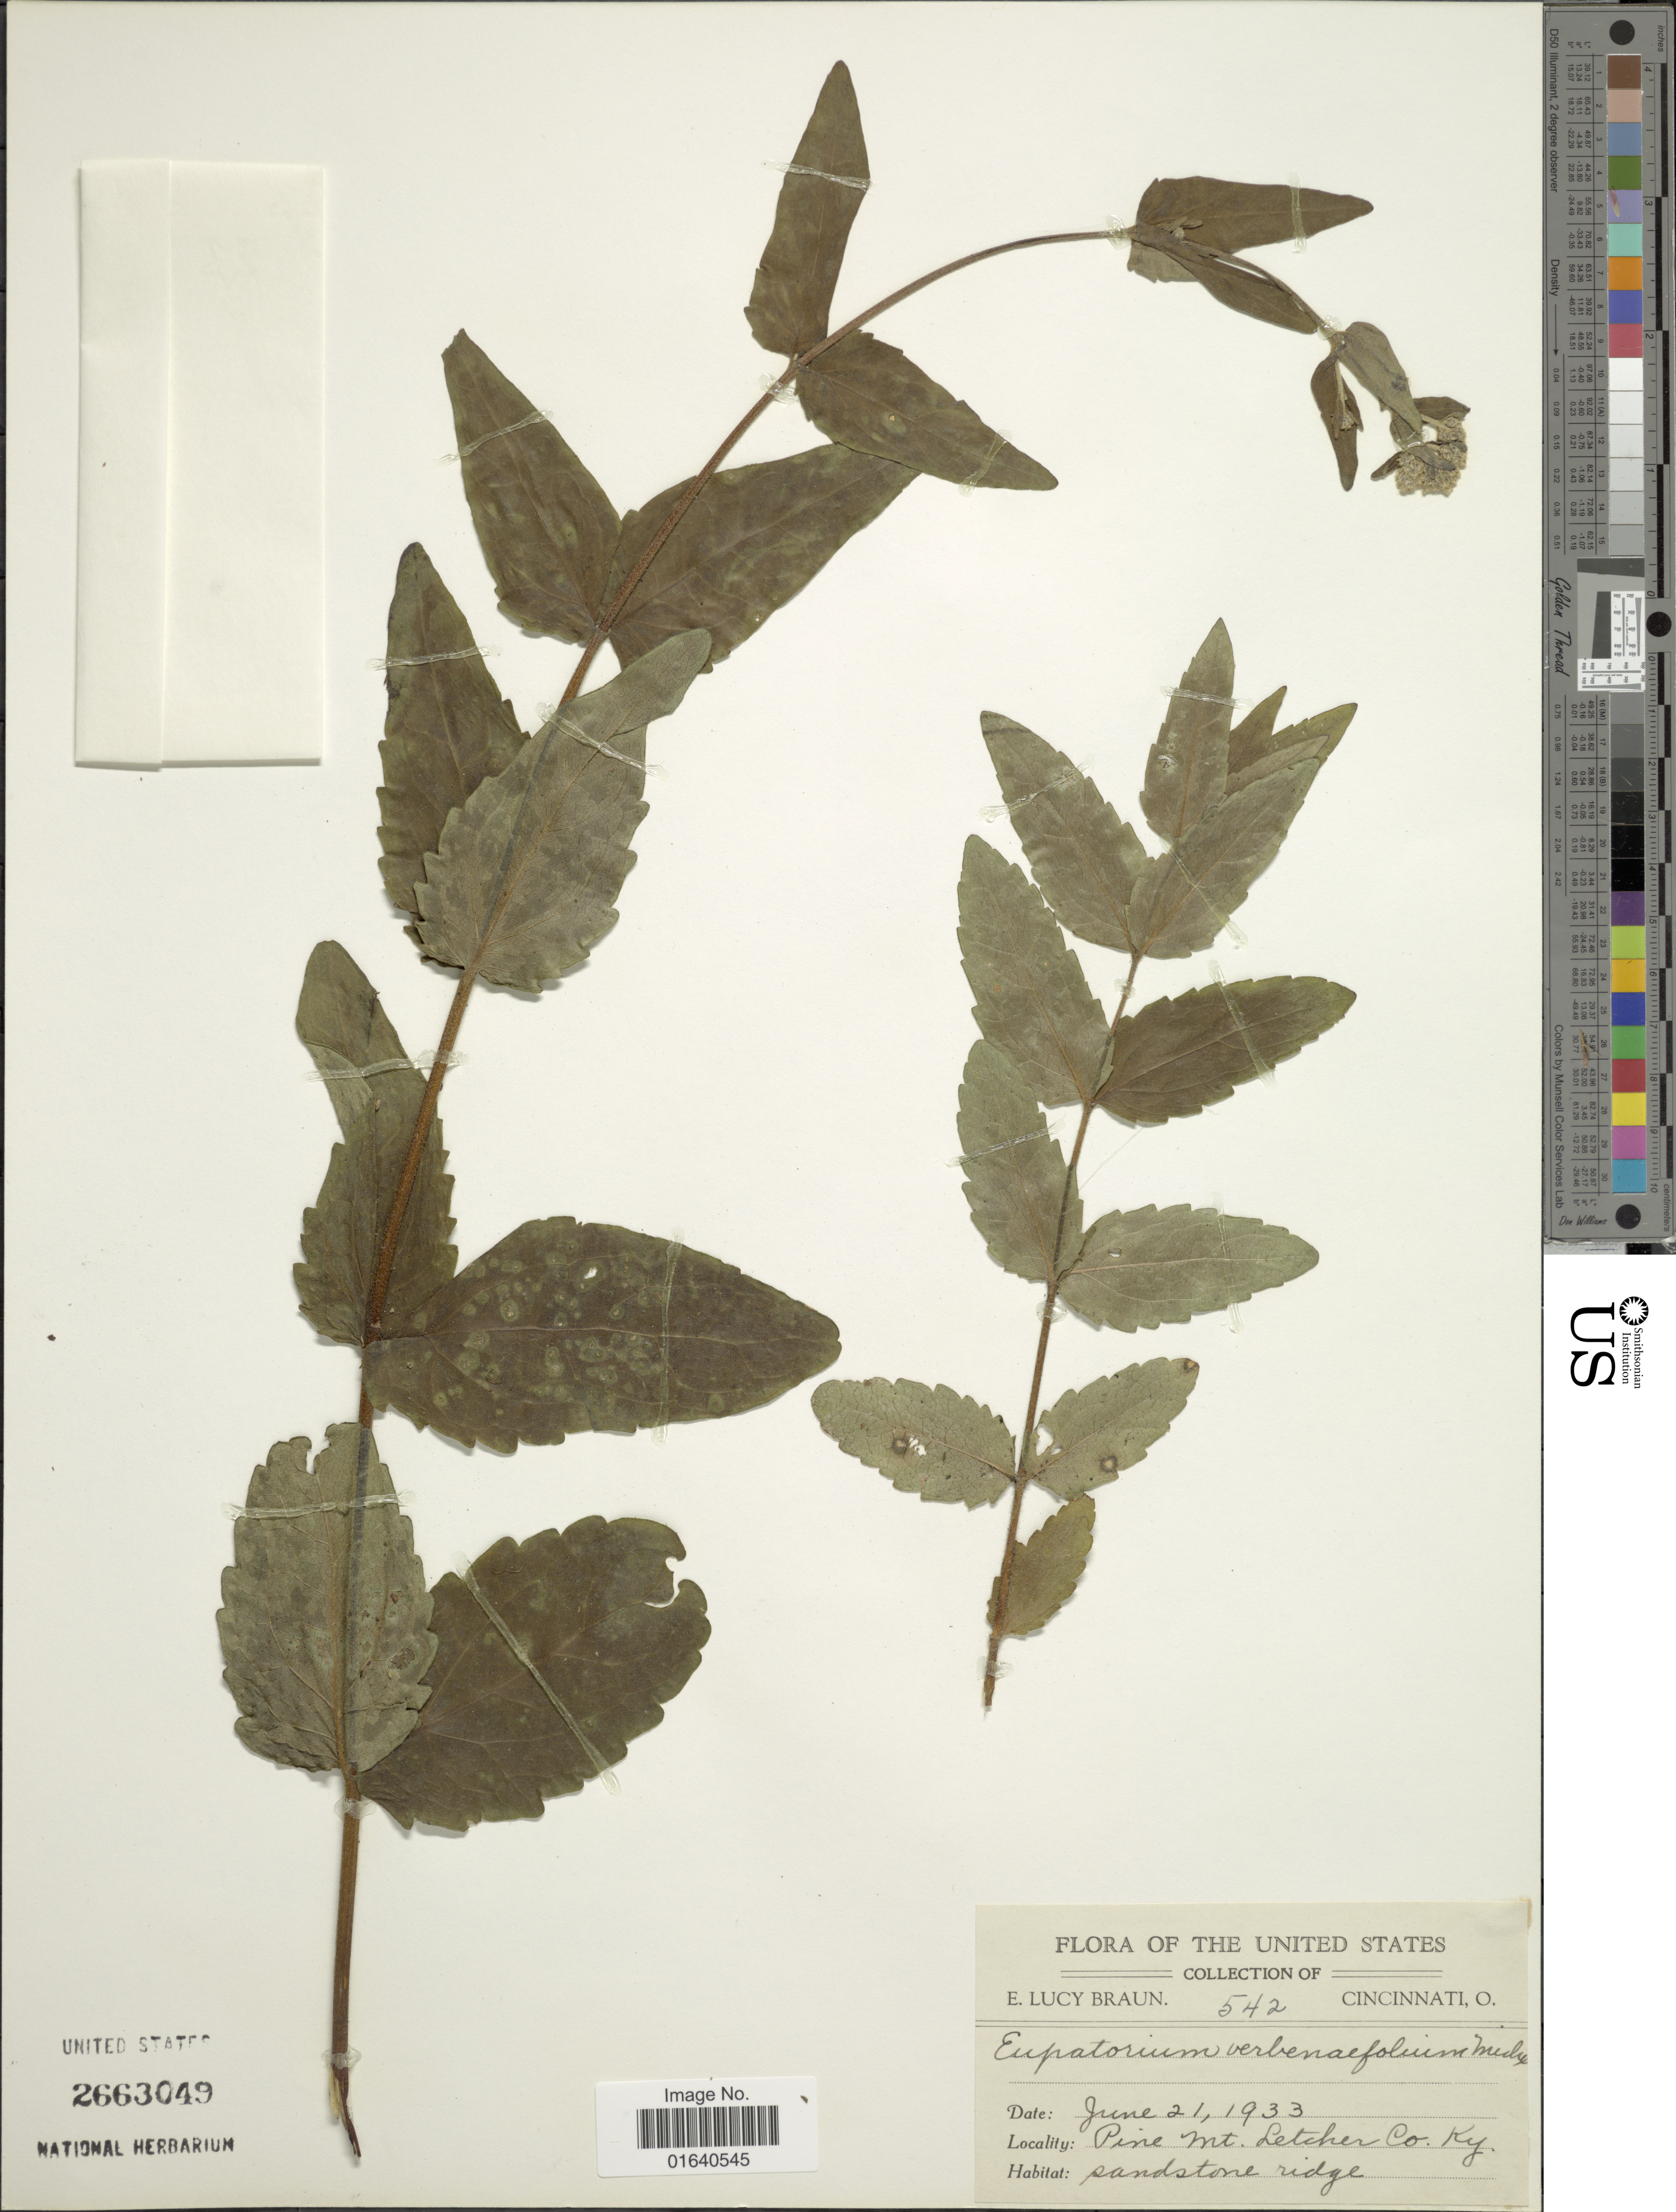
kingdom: Plantae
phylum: Tracheophyta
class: Magnoliopsida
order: Asterales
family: Asteraceae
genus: Eupatorium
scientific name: Eupatorium verbenaefolium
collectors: E. L. Braun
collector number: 542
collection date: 1933-06-21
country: United States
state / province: Kentucky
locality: The United Stes, Pine mt. Lethcer Co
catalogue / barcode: US 2663049